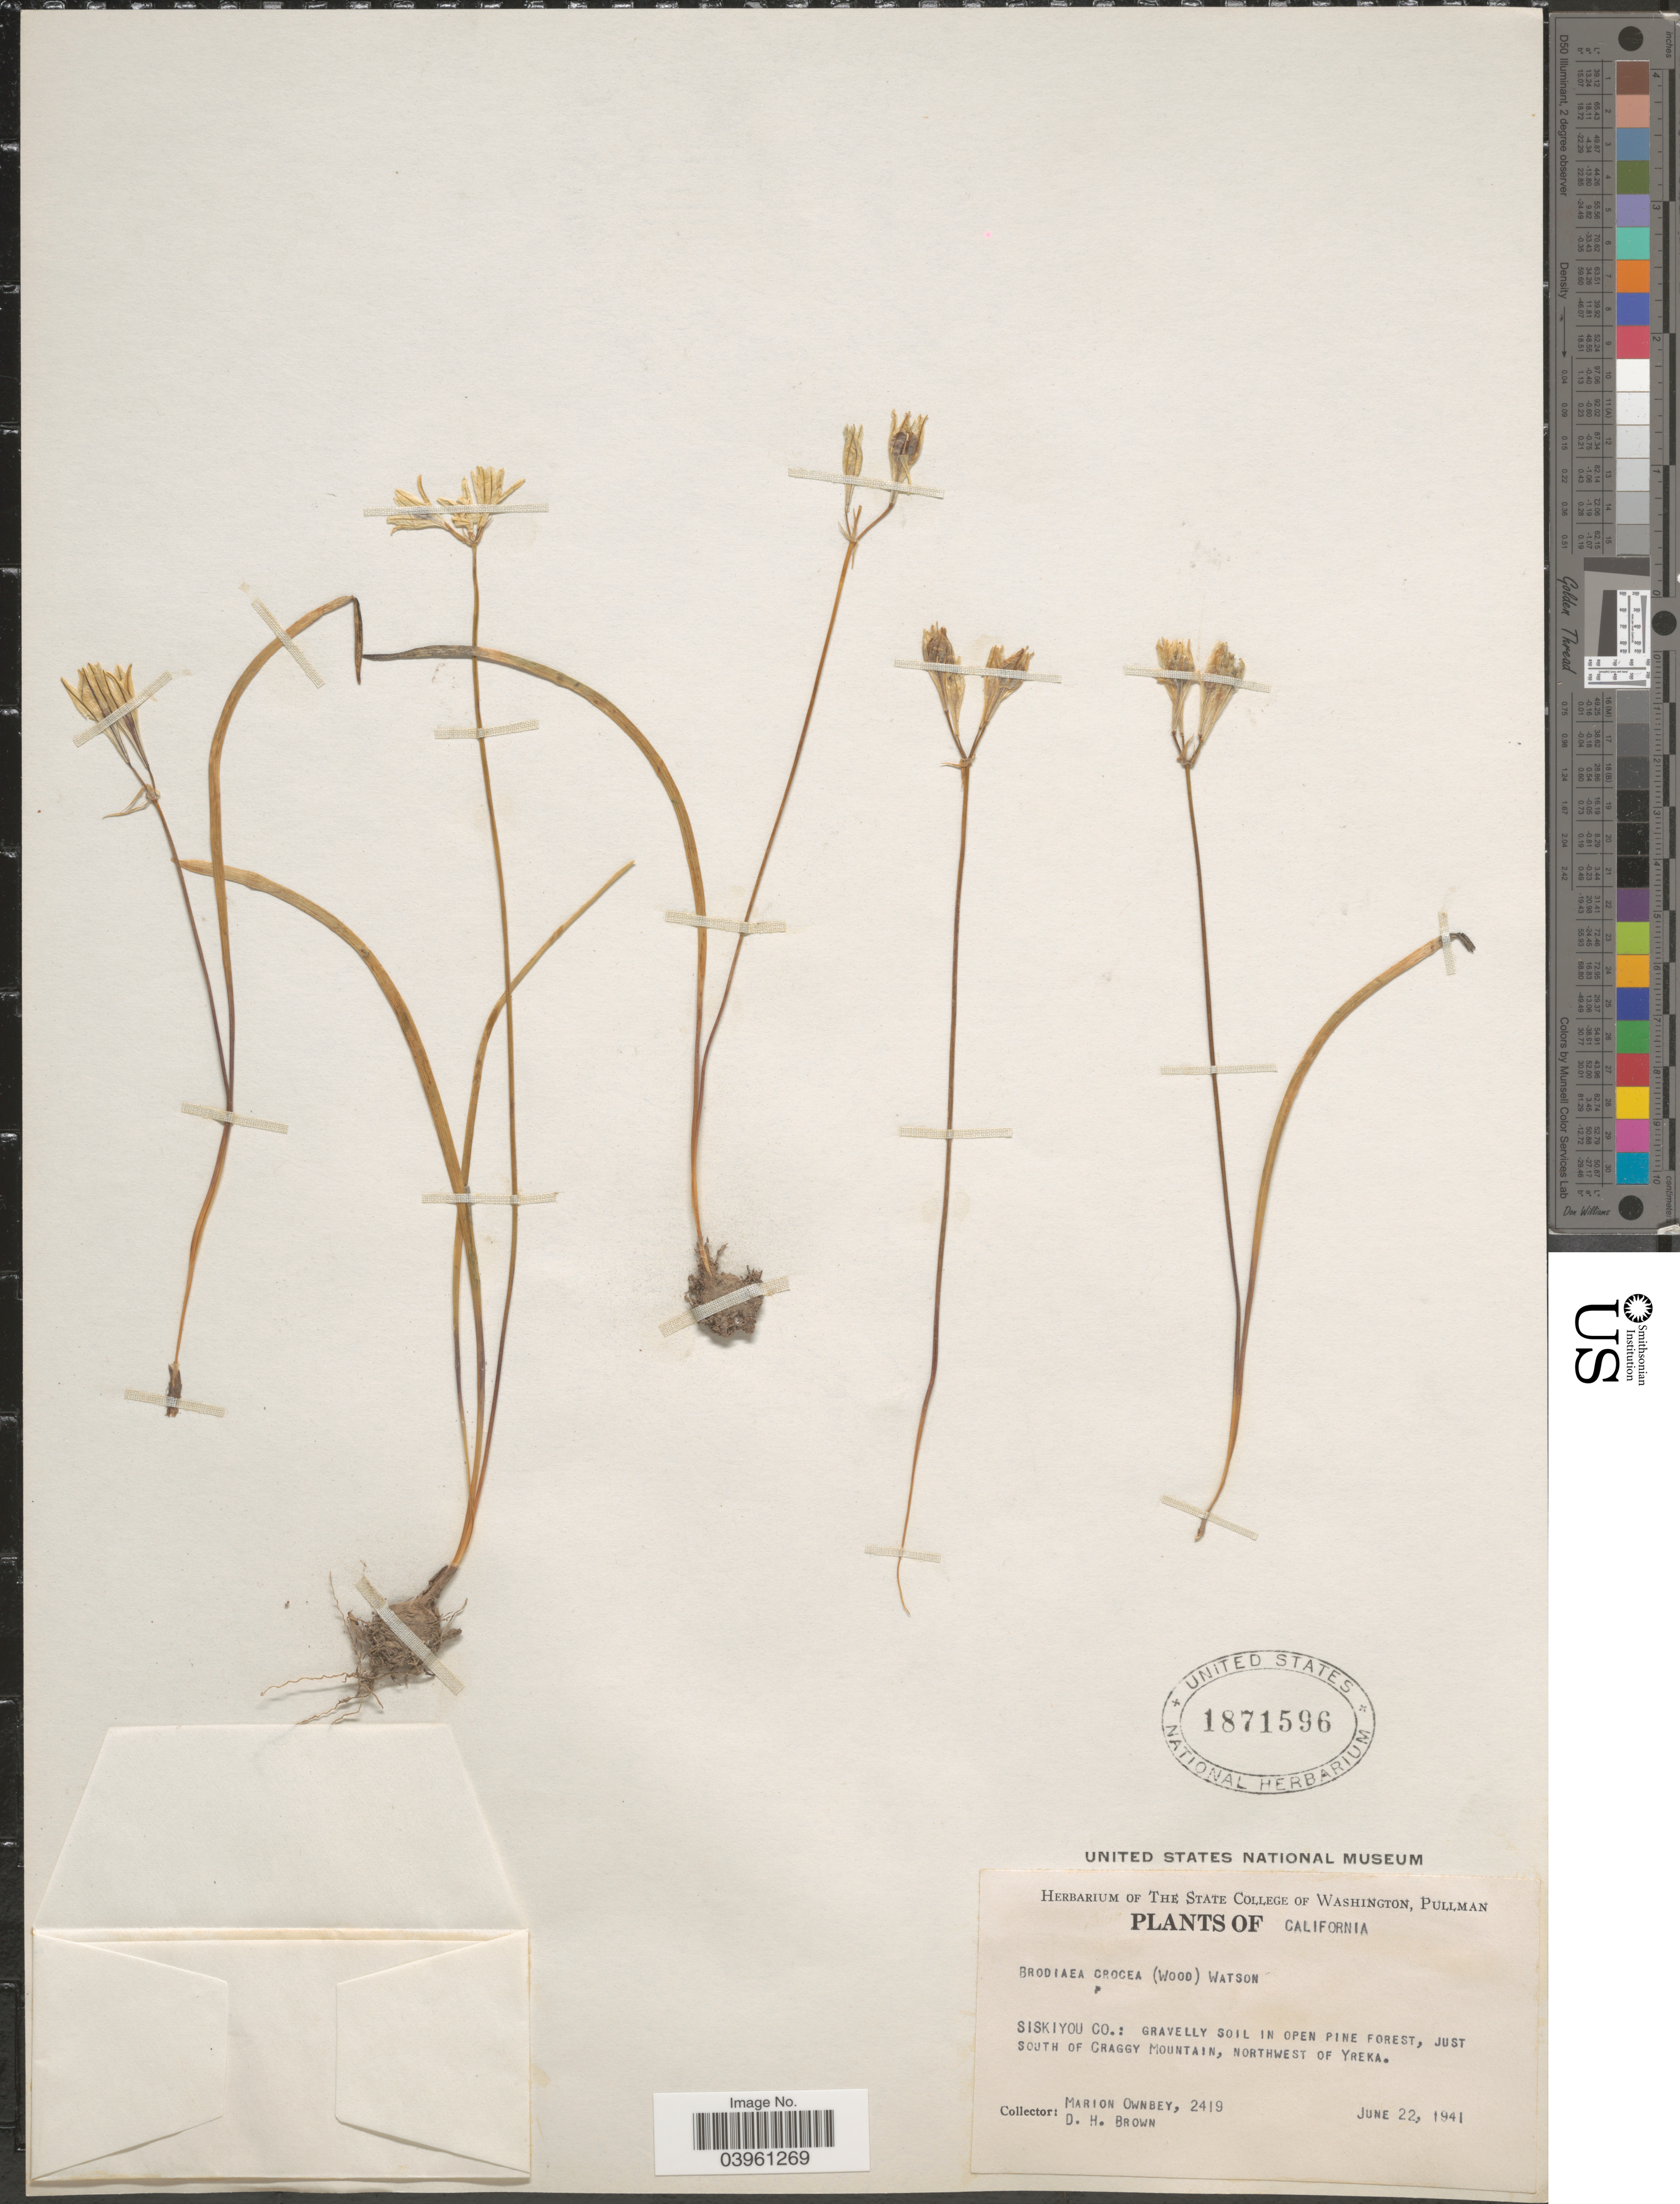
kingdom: Plantae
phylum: Tracheophyta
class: Liliopsida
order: Asparagales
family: Asparagaceae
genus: Triteleia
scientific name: Triteleia crocea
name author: Greene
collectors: M. Ownbey & D. Brown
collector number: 2419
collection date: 1941-06-22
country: United States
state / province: California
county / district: Siskiyou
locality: Siskiyou Co.: just South of Craggy Mountain, Northwest of Yreka.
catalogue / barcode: US 1871596